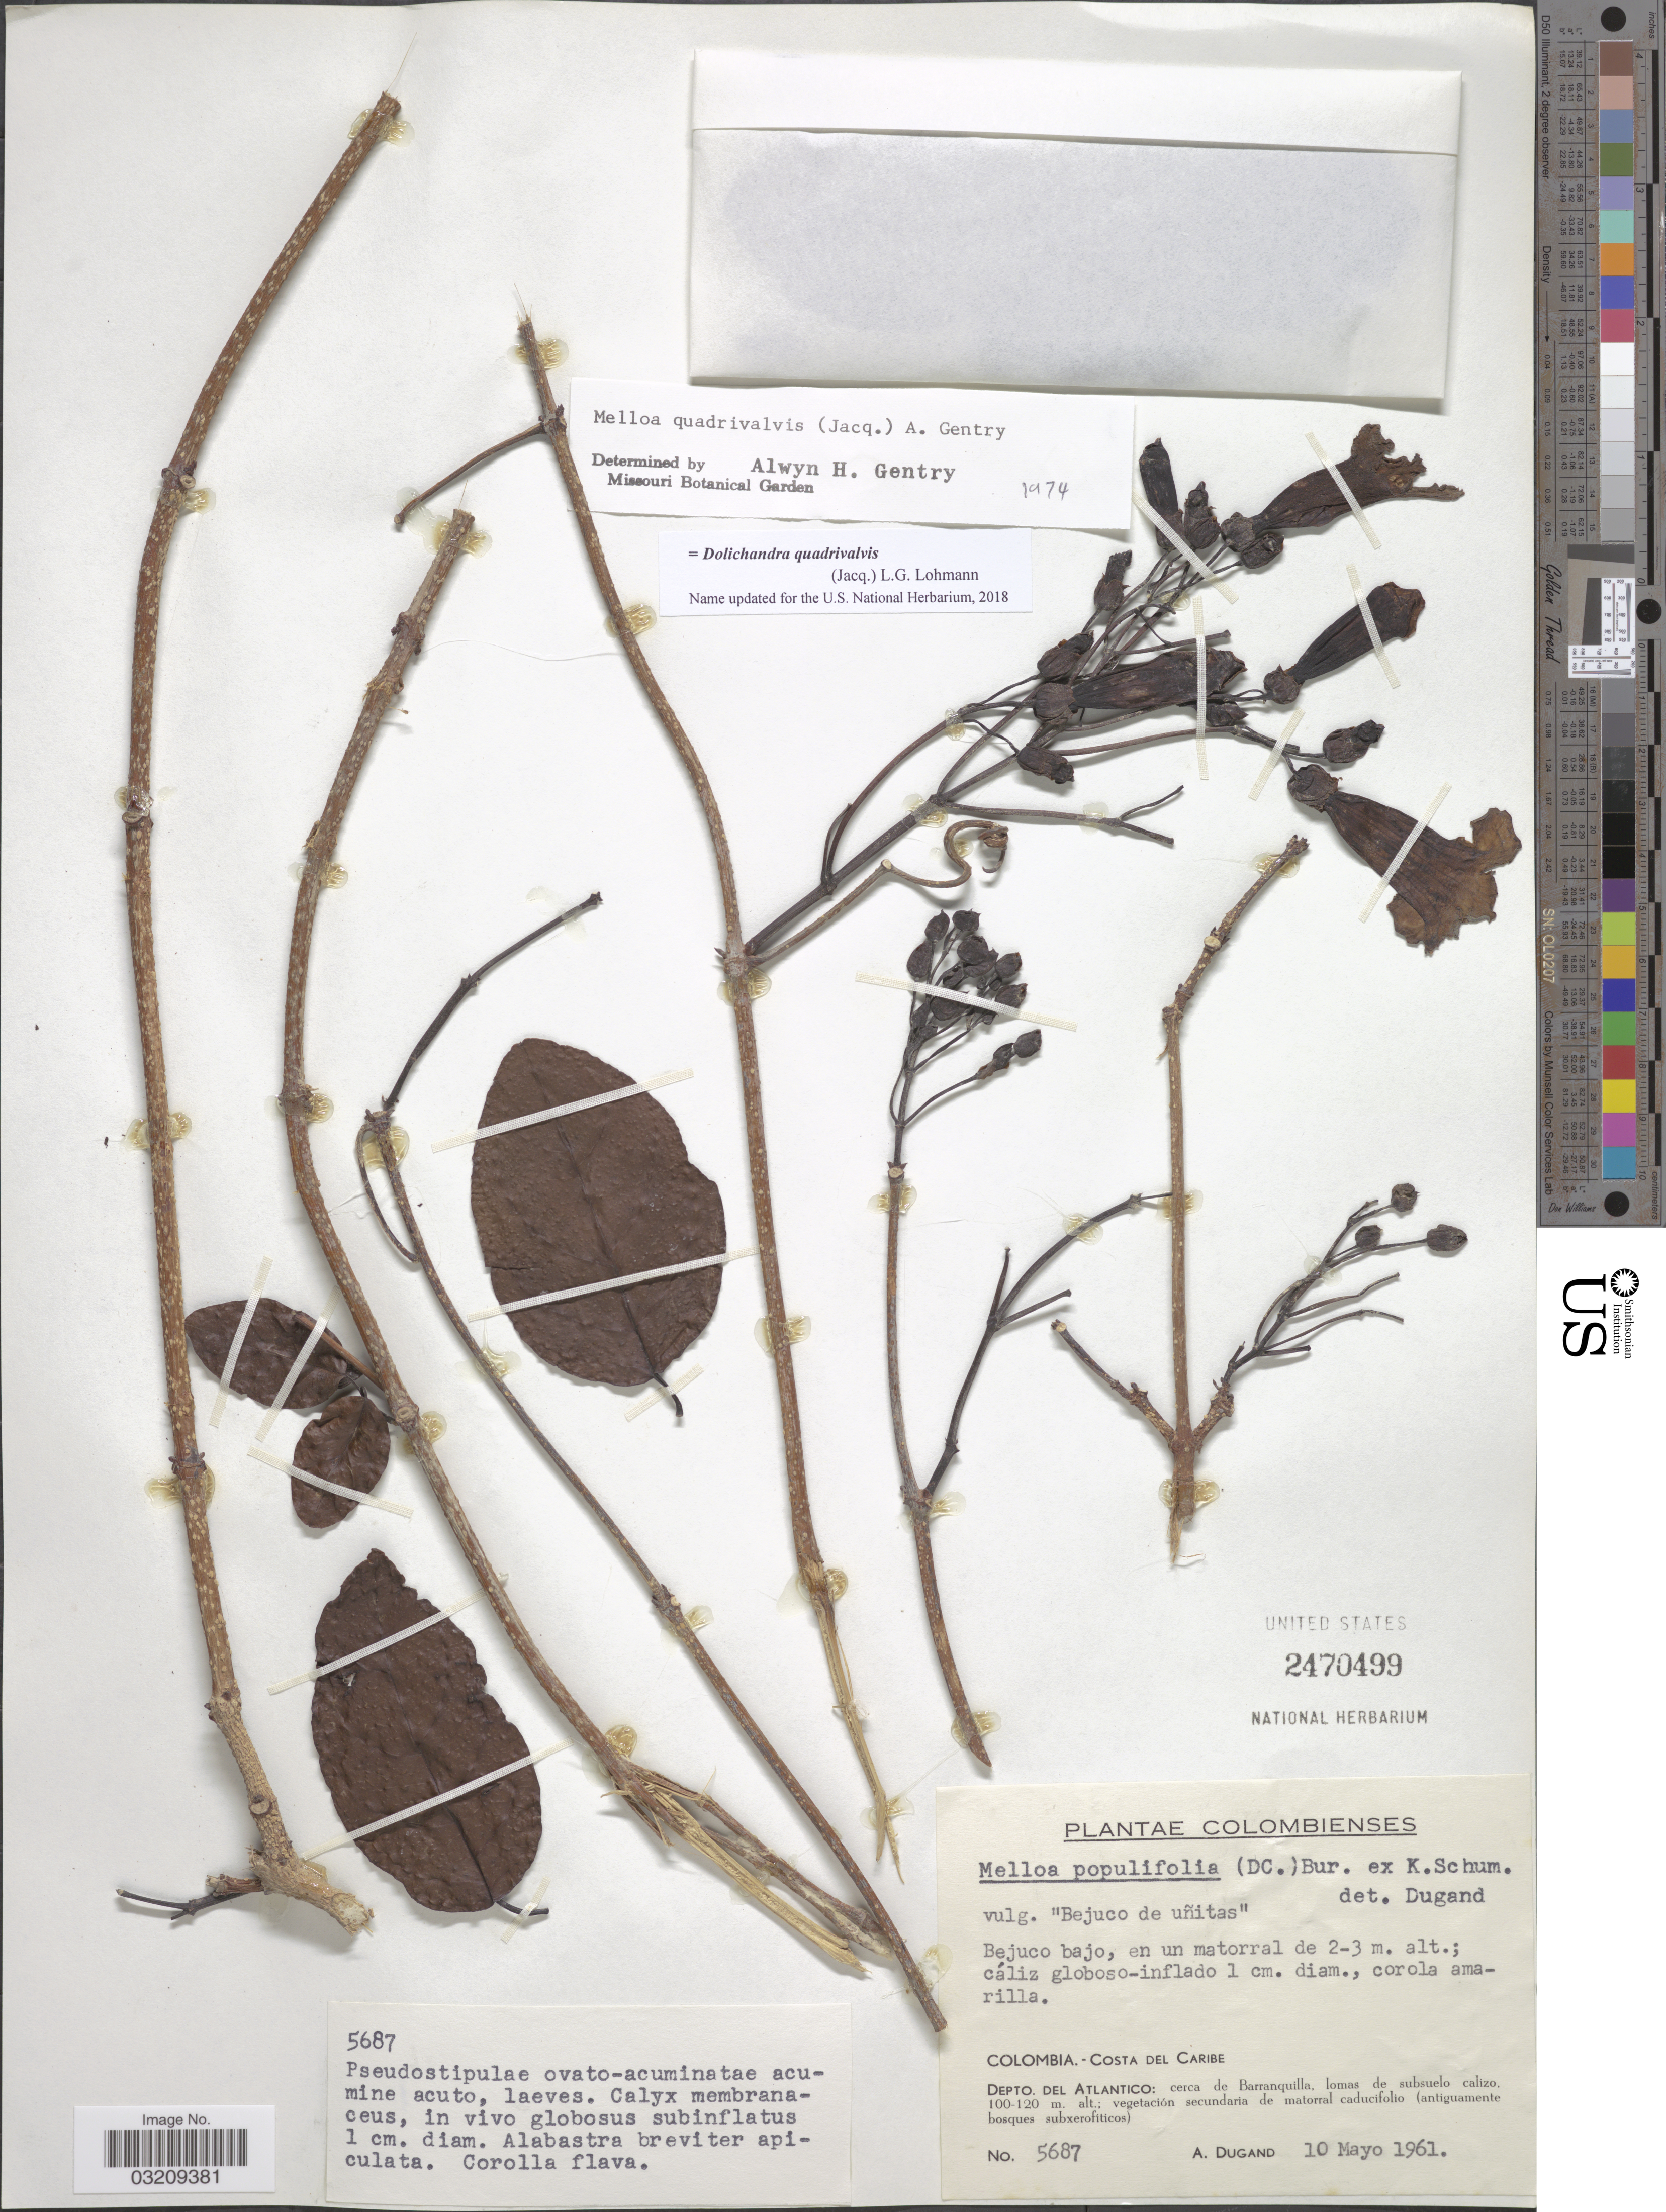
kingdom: Plantae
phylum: Tracheophyta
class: Magnoliopsida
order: Lamiales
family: Bignoniaceae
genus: Dolichandra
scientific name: Dolichandra quadrivalvis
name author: (Jacq.) L.G. Lohmann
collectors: A. Dugand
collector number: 5687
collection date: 1961-05-10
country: Colombia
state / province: Atlántico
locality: Costa del Caribe. Depto. del Atlantico: cerca de Barranquilla, lomas de subsuelo calizo.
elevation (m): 100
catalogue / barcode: US 2470499